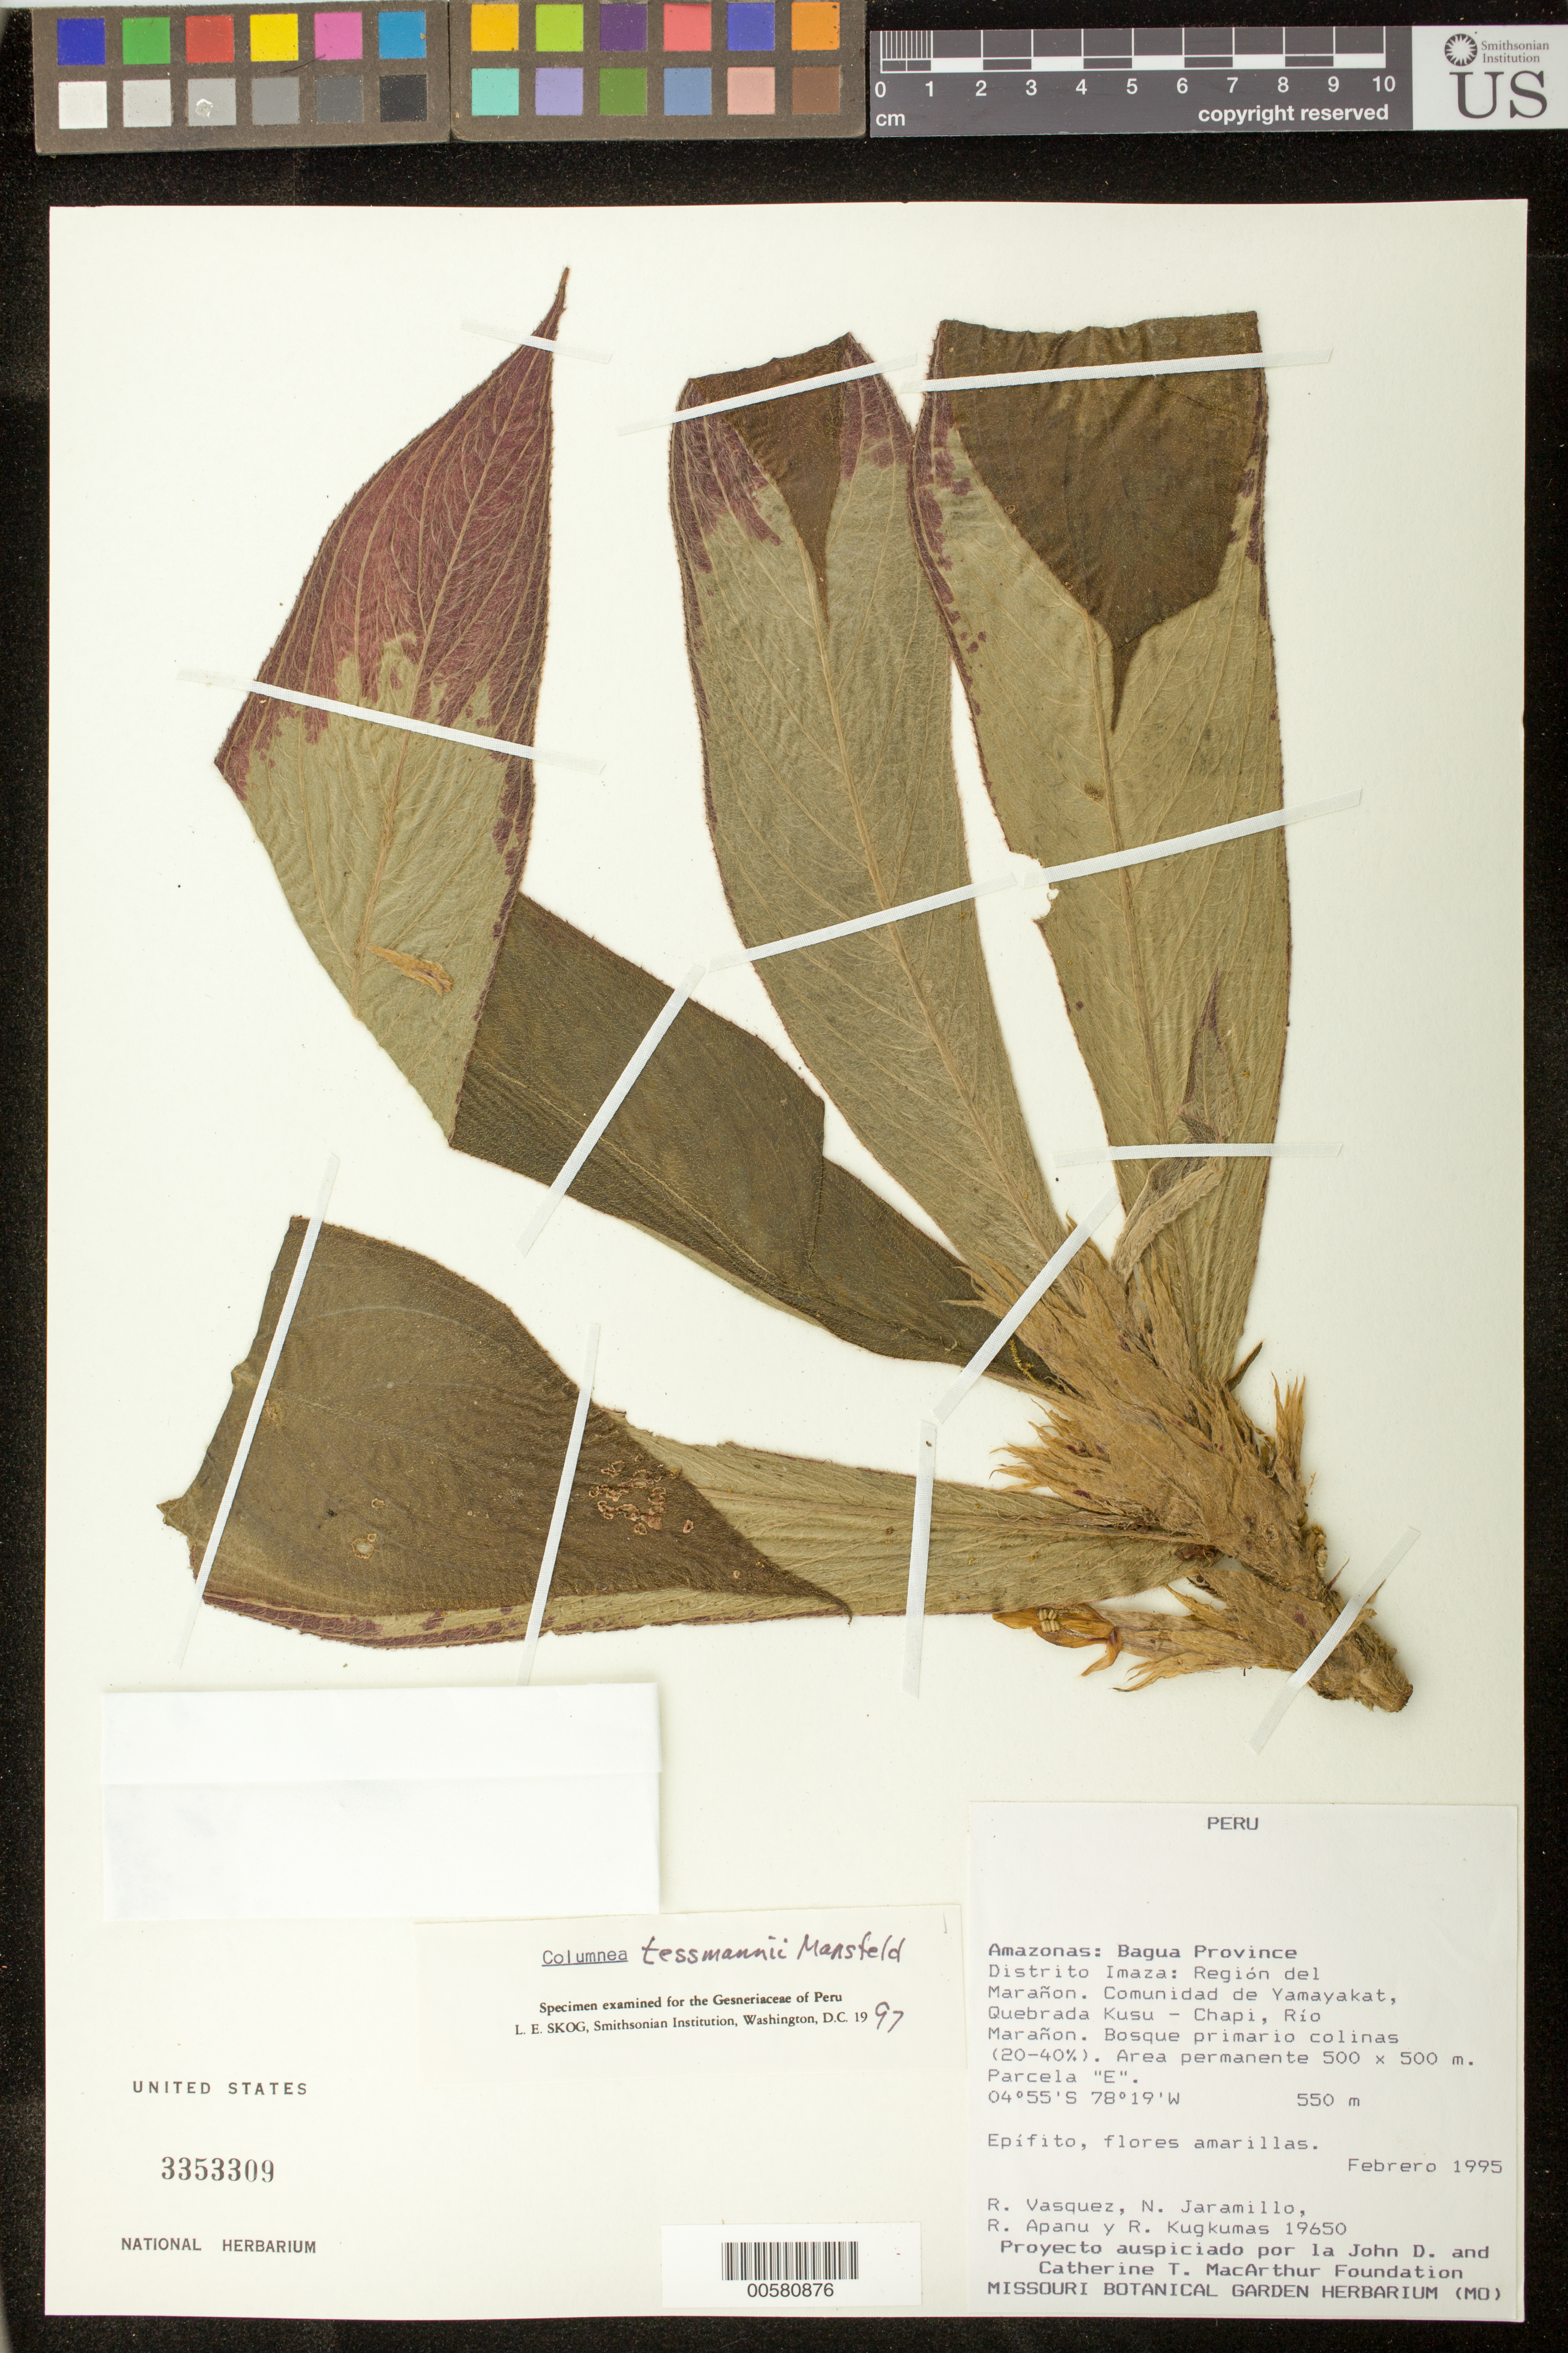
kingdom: Plantae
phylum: Tracheophyta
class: Magnoliopsida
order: Lamiales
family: Gesneriaceae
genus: Columnea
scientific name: Columnea guttata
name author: Poepp.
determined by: Clark, J. L., (SEL), The Marie Selby Botanical Garden (UNITED STATES)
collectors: R. Vásquez, N. Jaramillo, R. Apanu & R. Kugkumas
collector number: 19650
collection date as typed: Feb 1995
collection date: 1995-02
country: Peru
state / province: Amazonas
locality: Prov. Bagua, dtto. Imaza: región del Marañon, comunidad de Yamayakat, Quebrada Kusu-Chapi, Río Marañon; area permanente 500 x 500 m, Parcela "E"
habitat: Bosque primario colinas (20-40%)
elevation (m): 550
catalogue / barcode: US 3353309